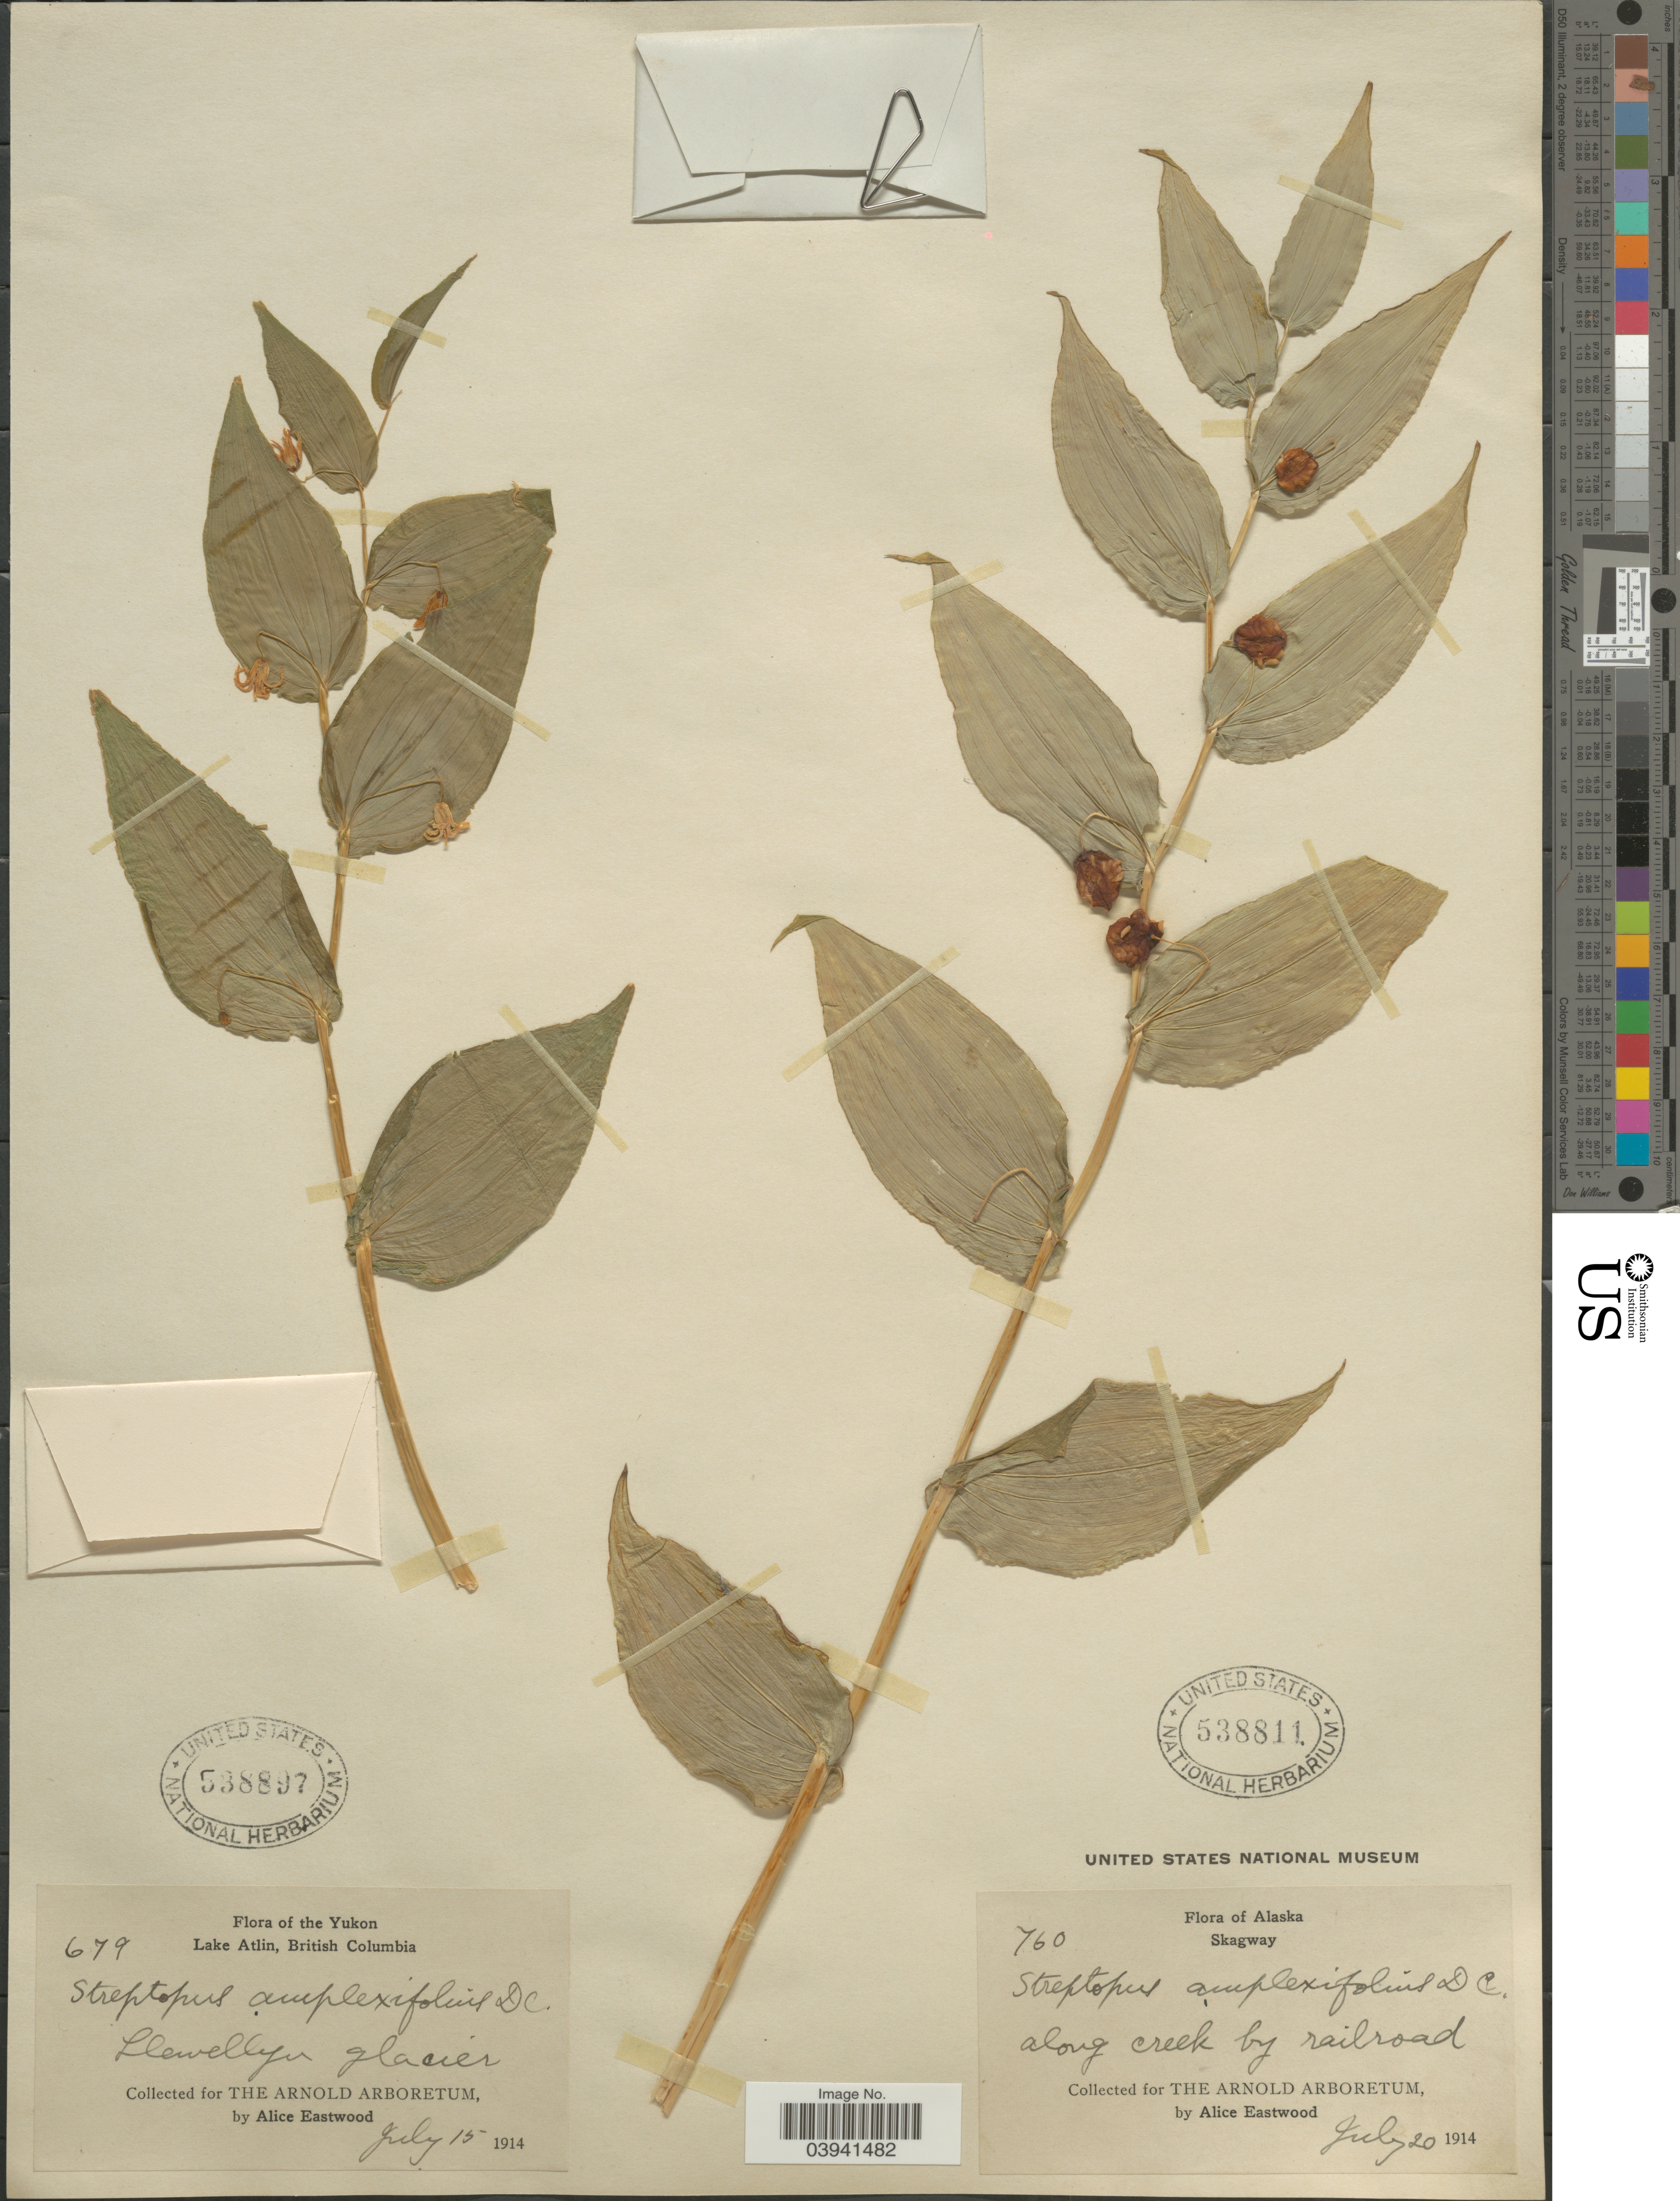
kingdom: Plantae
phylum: Tracheophyta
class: Liliopsida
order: Liliales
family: Liliaceae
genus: Streptopus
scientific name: Streptopus amplexifolius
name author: (L.) DC.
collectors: A. Eastwood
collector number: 679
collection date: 1914-07-15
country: Canada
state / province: Yukon Territory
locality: The Yukon. Lake Atlin, British Columbia. Llewellyn glacier.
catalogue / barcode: US 538897